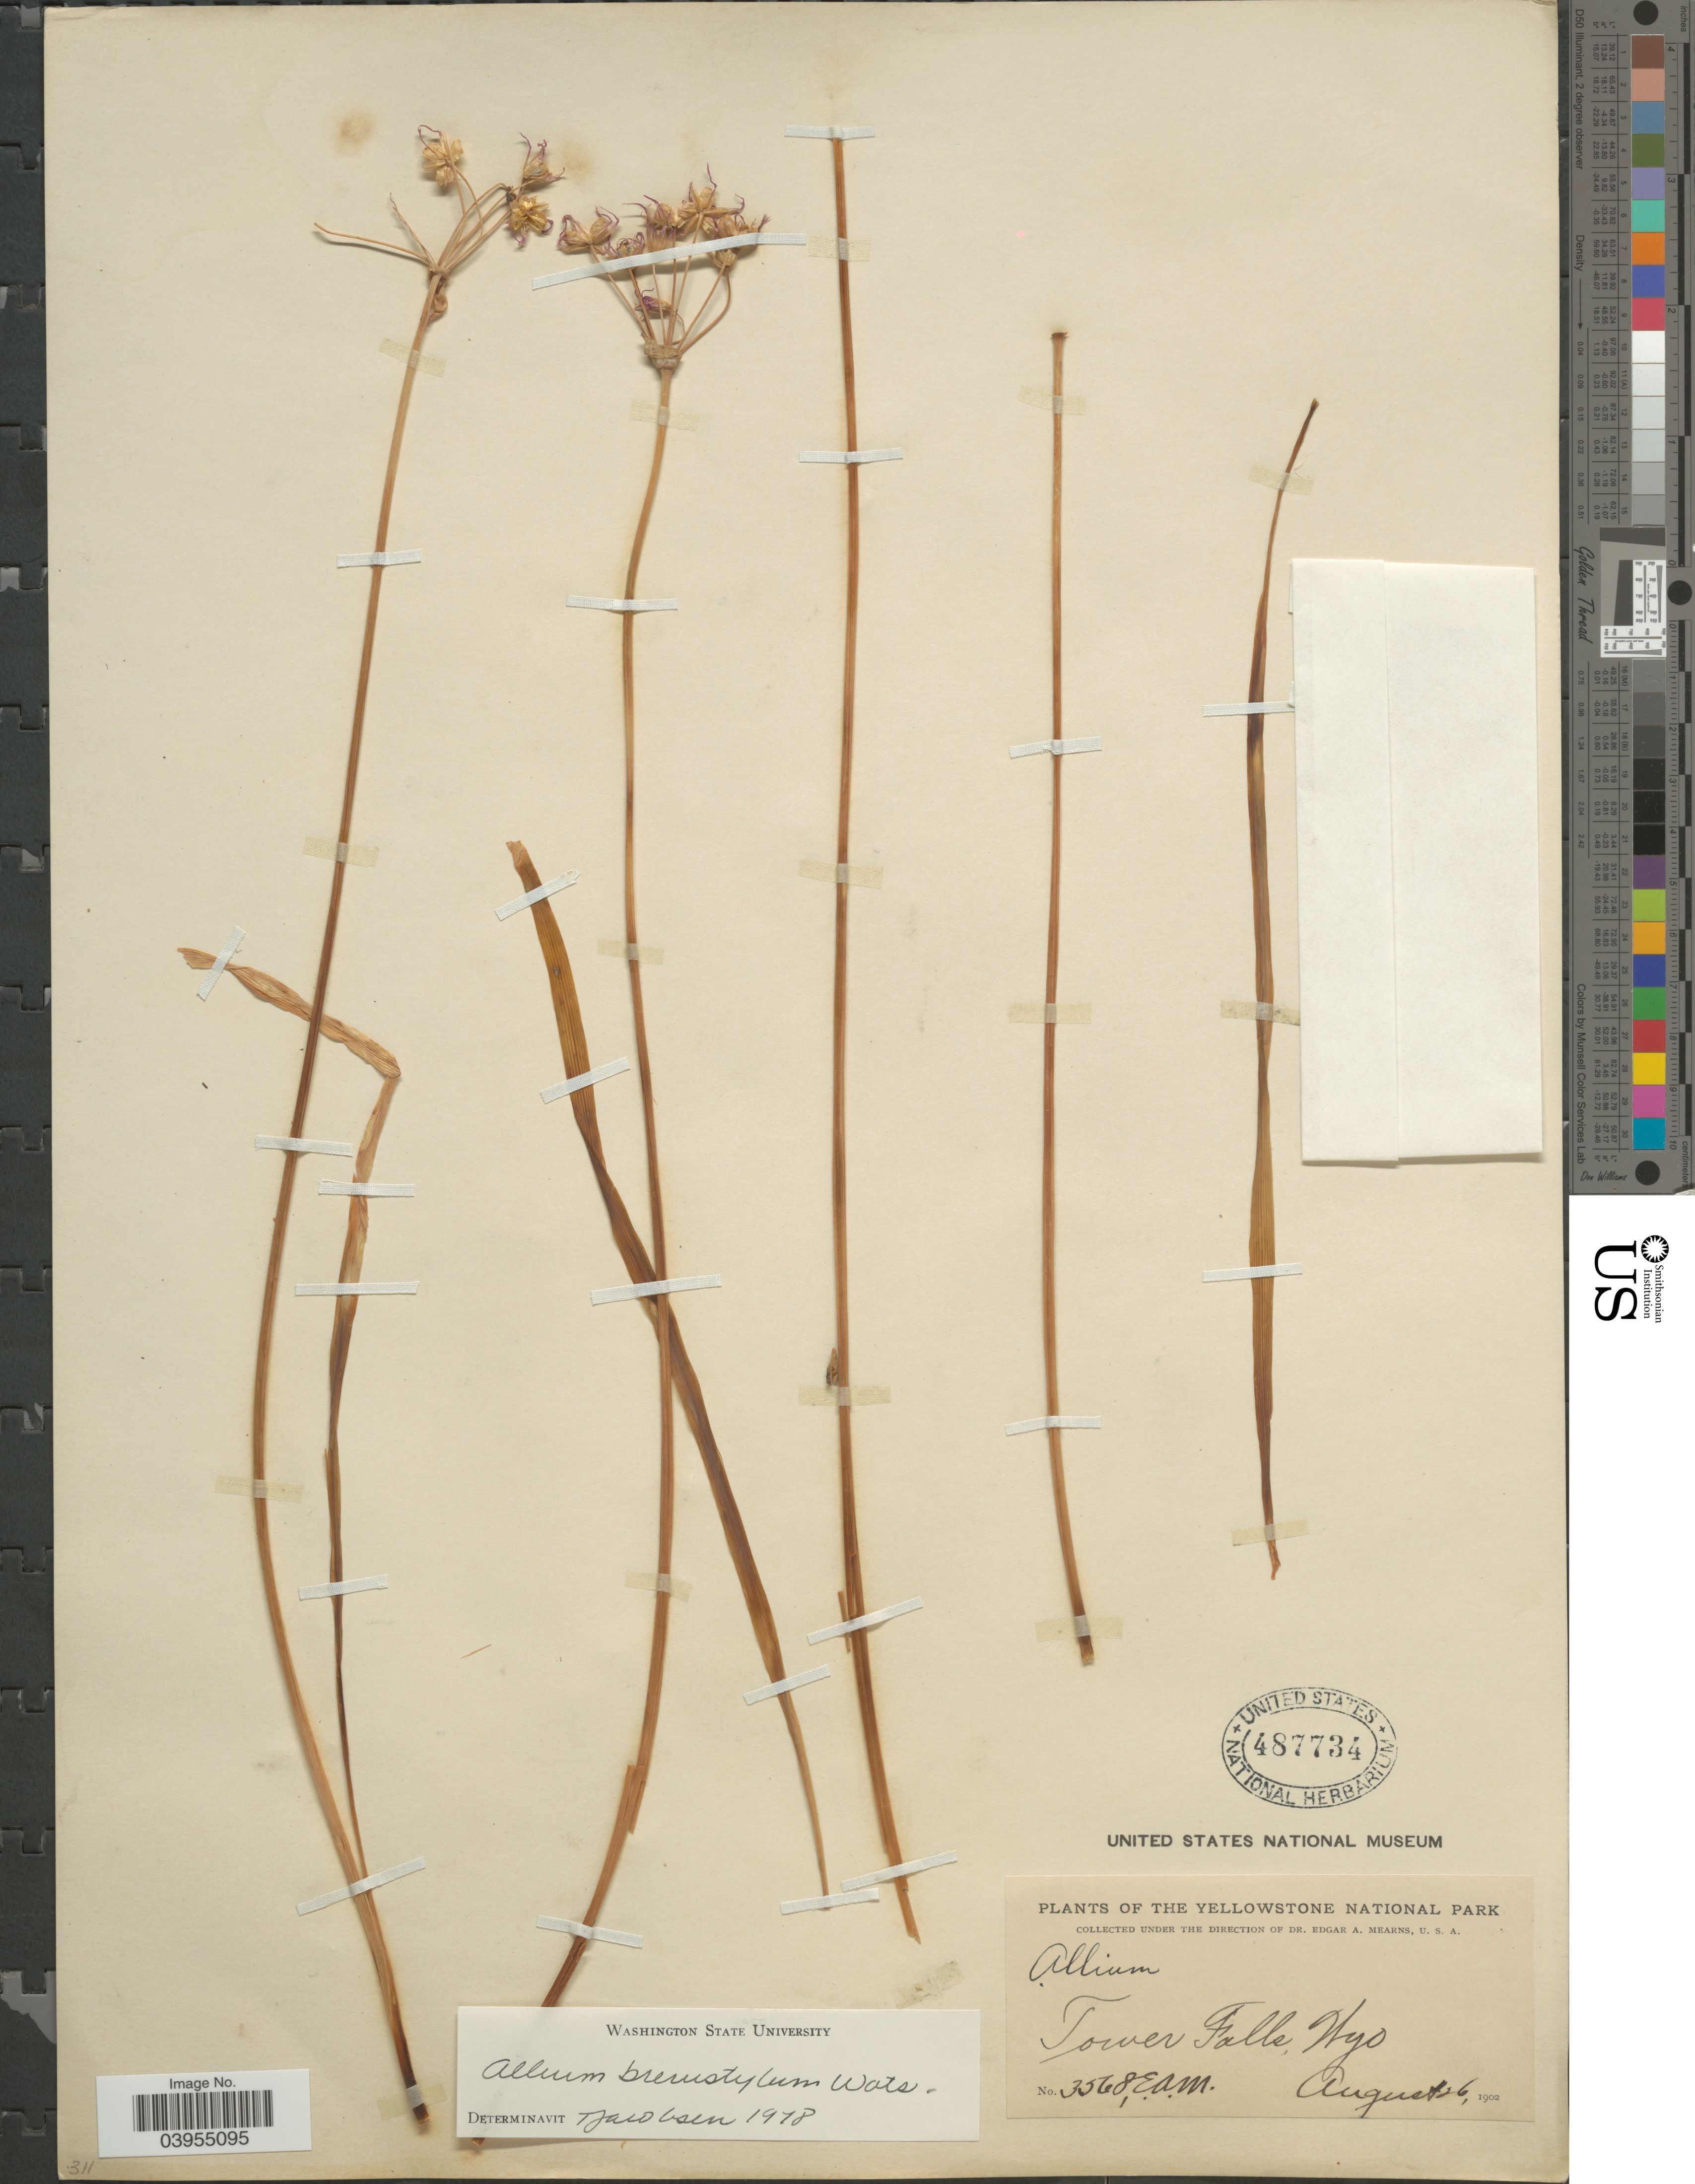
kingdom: Plantae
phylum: Tracheophyta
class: Liliopsida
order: Asparagales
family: Amaryllidaceae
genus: Allium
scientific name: Allium brevistylum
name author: S. Watson in C. King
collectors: E. A. Mearns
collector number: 3568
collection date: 1902-08-26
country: United States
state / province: Wyoming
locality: The Yellowstone National Park. Tower Falls.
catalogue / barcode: US 487734